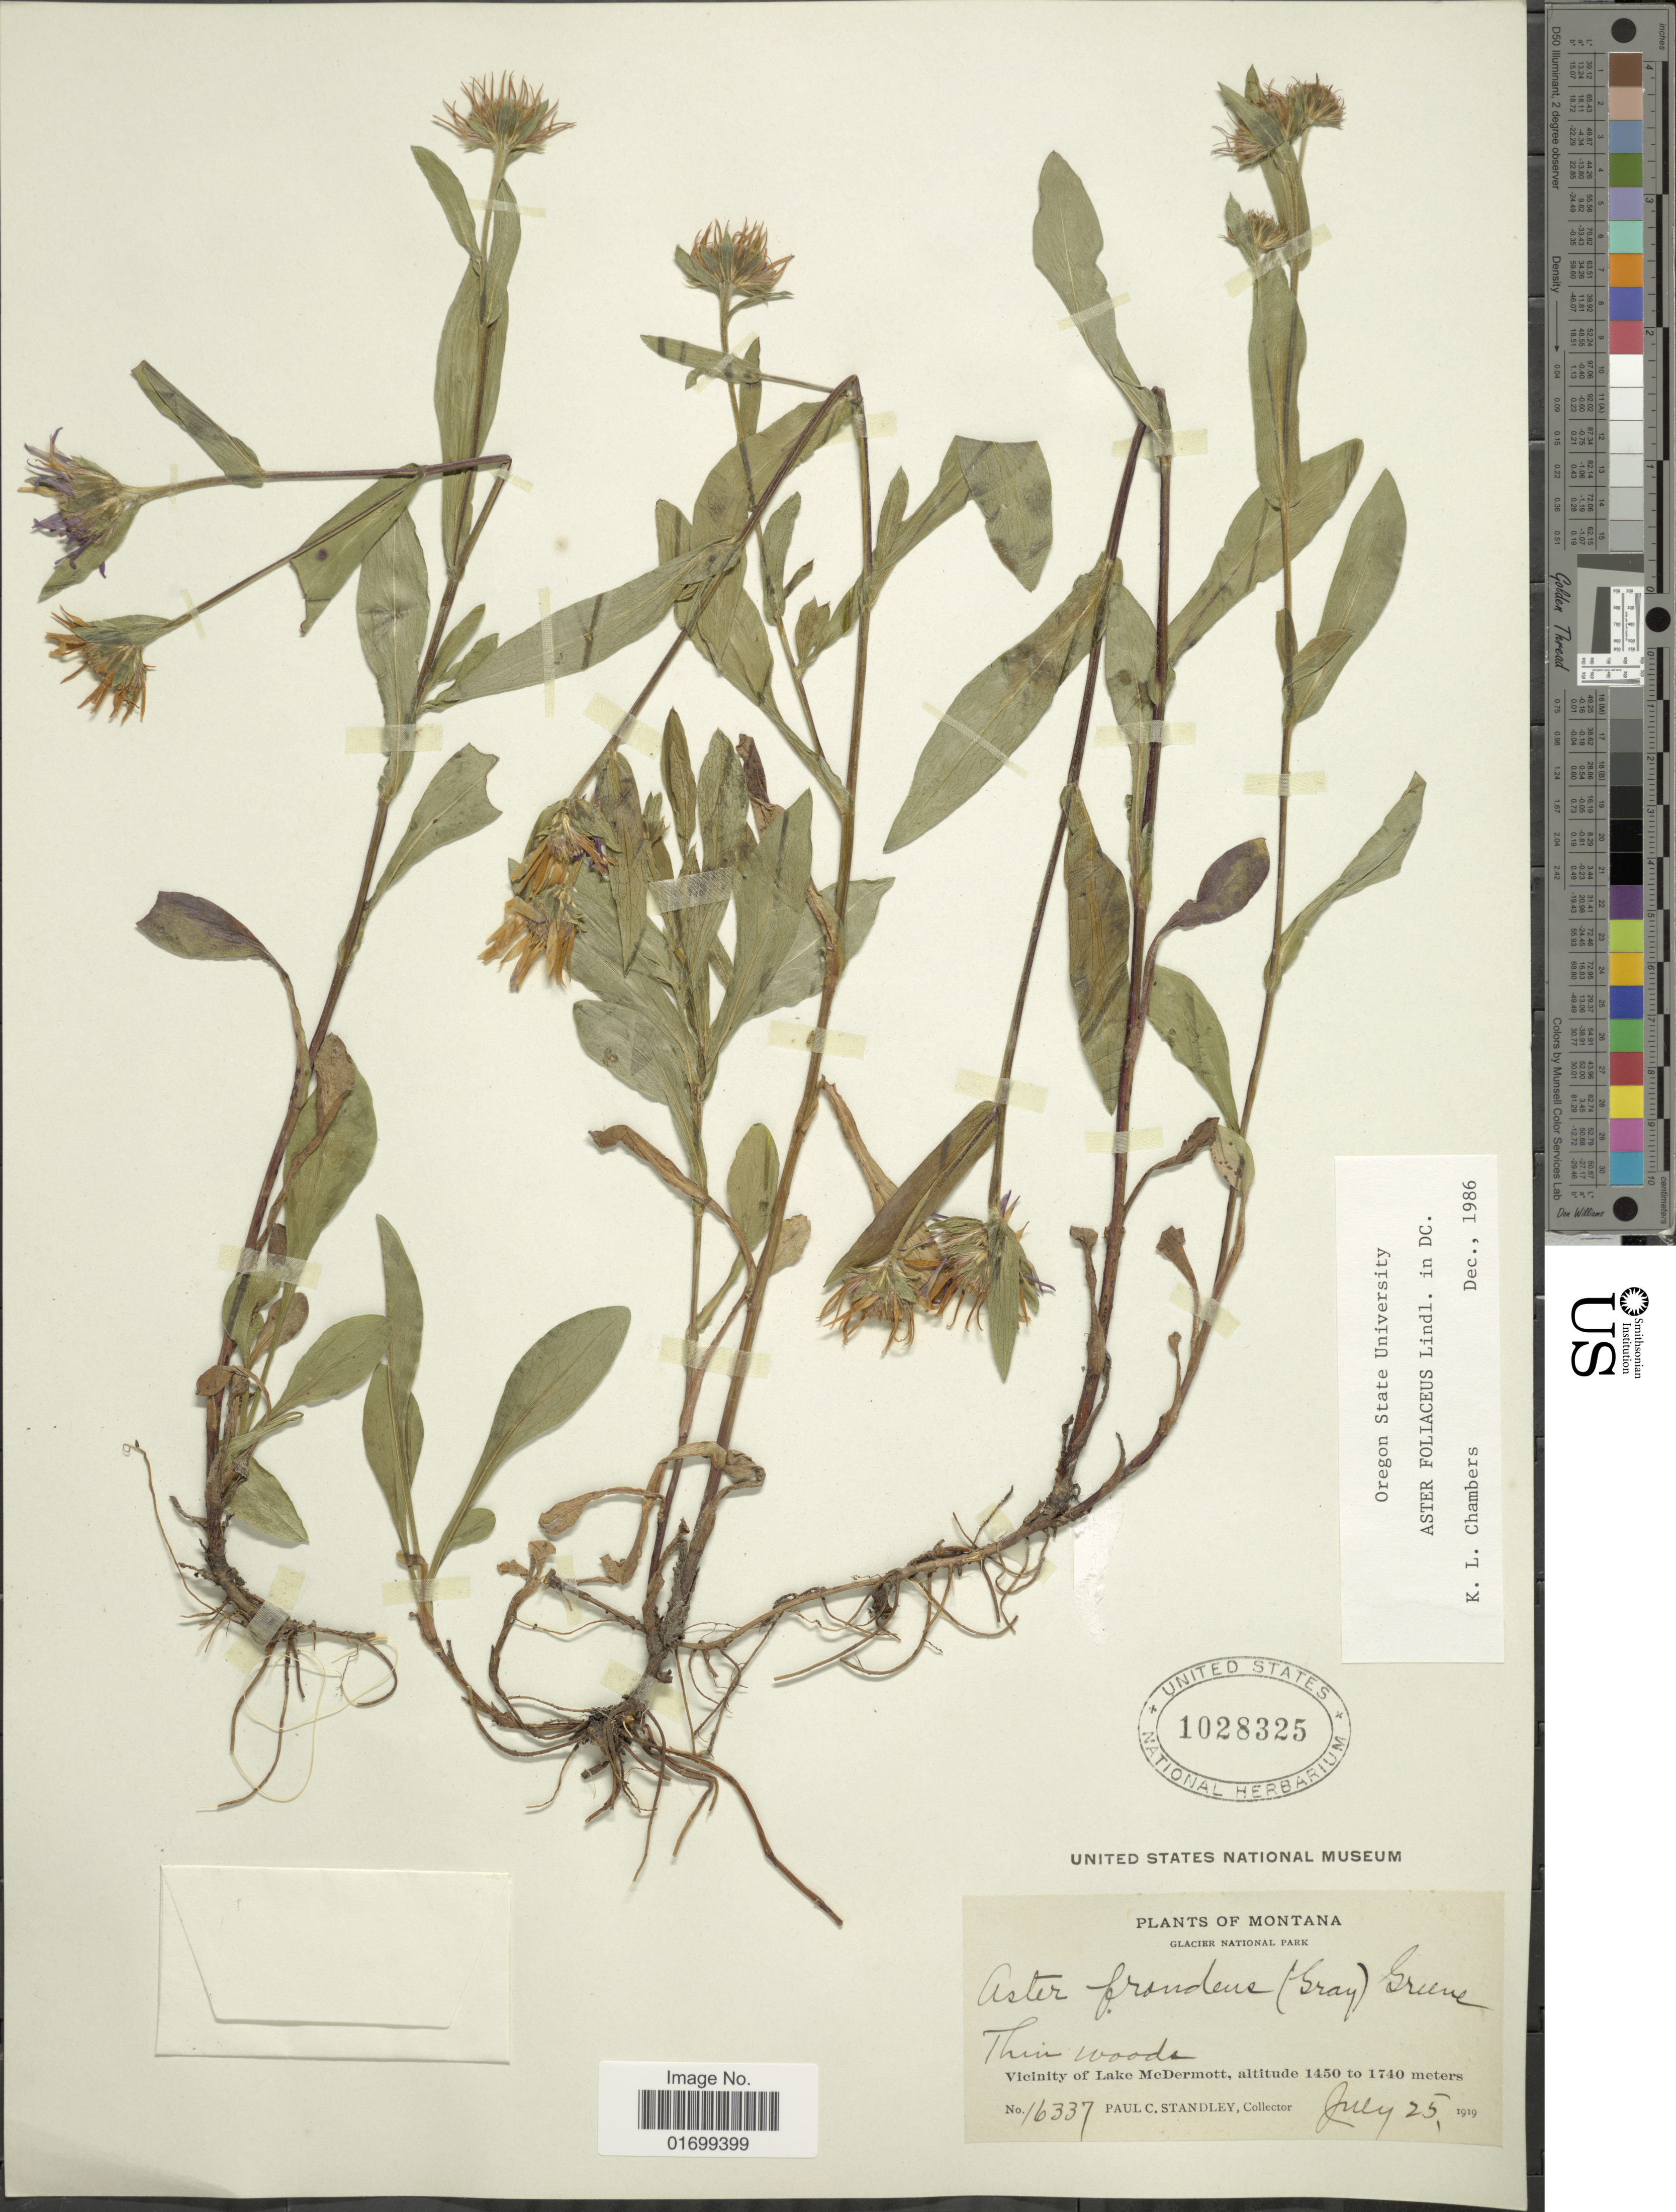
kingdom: Plantae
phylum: Tracheophyta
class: Magnoliopsida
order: Asterales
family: Asteraceae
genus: Symphyotrichum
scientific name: Symphyotrichum foliaceum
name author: (Lindl. ex DC.) G.L. Nesom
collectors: P. C. Standley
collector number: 16337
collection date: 1919-07-25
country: United States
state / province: Montana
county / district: Glacier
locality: Glacier National Park, thin woods, vicinity of Lake McDermott.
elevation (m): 1450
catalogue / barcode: US 1028325